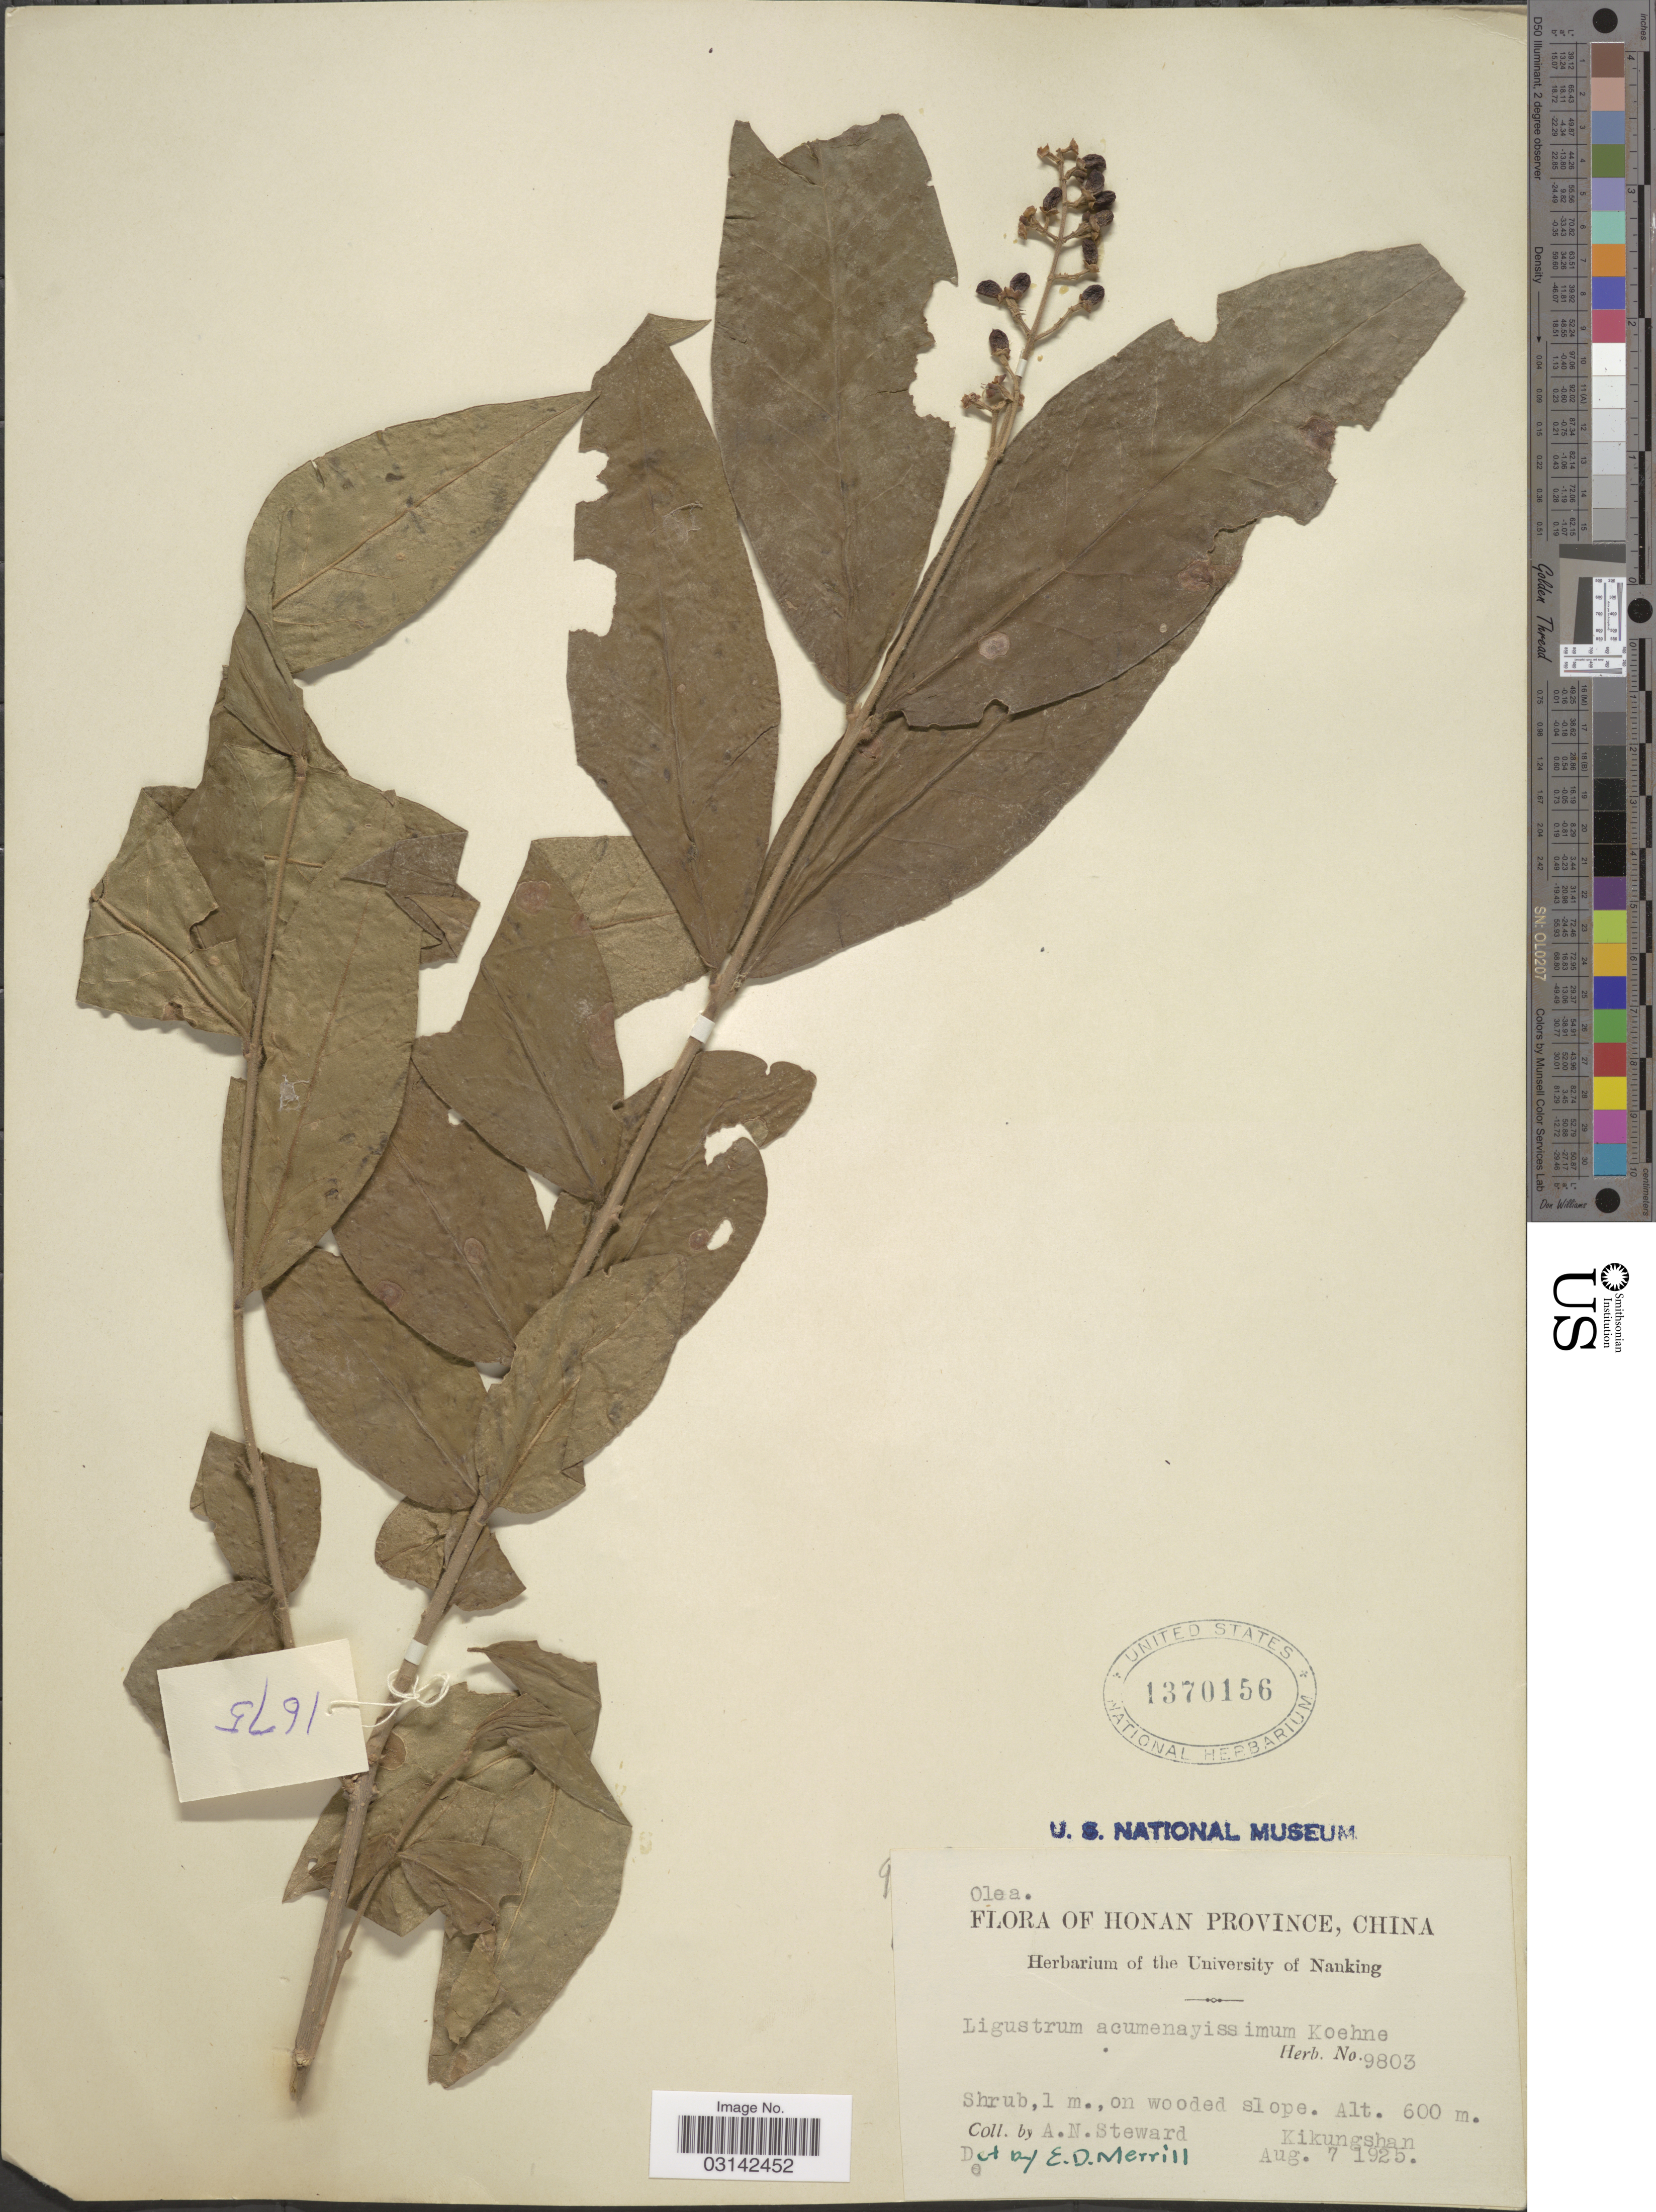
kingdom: Plantae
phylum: Tracheophyta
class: Magnoliopsida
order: Lamiales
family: Oleaceae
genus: Ligustrum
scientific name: Ligustrum leucanthum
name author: (S. Moore) P.S. Green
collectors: A. N. Steward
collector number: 9803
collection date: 1925-08-07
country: China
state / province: Henan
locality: Honan Province, Kikungshan.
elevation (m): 600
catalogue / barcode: US 1370156